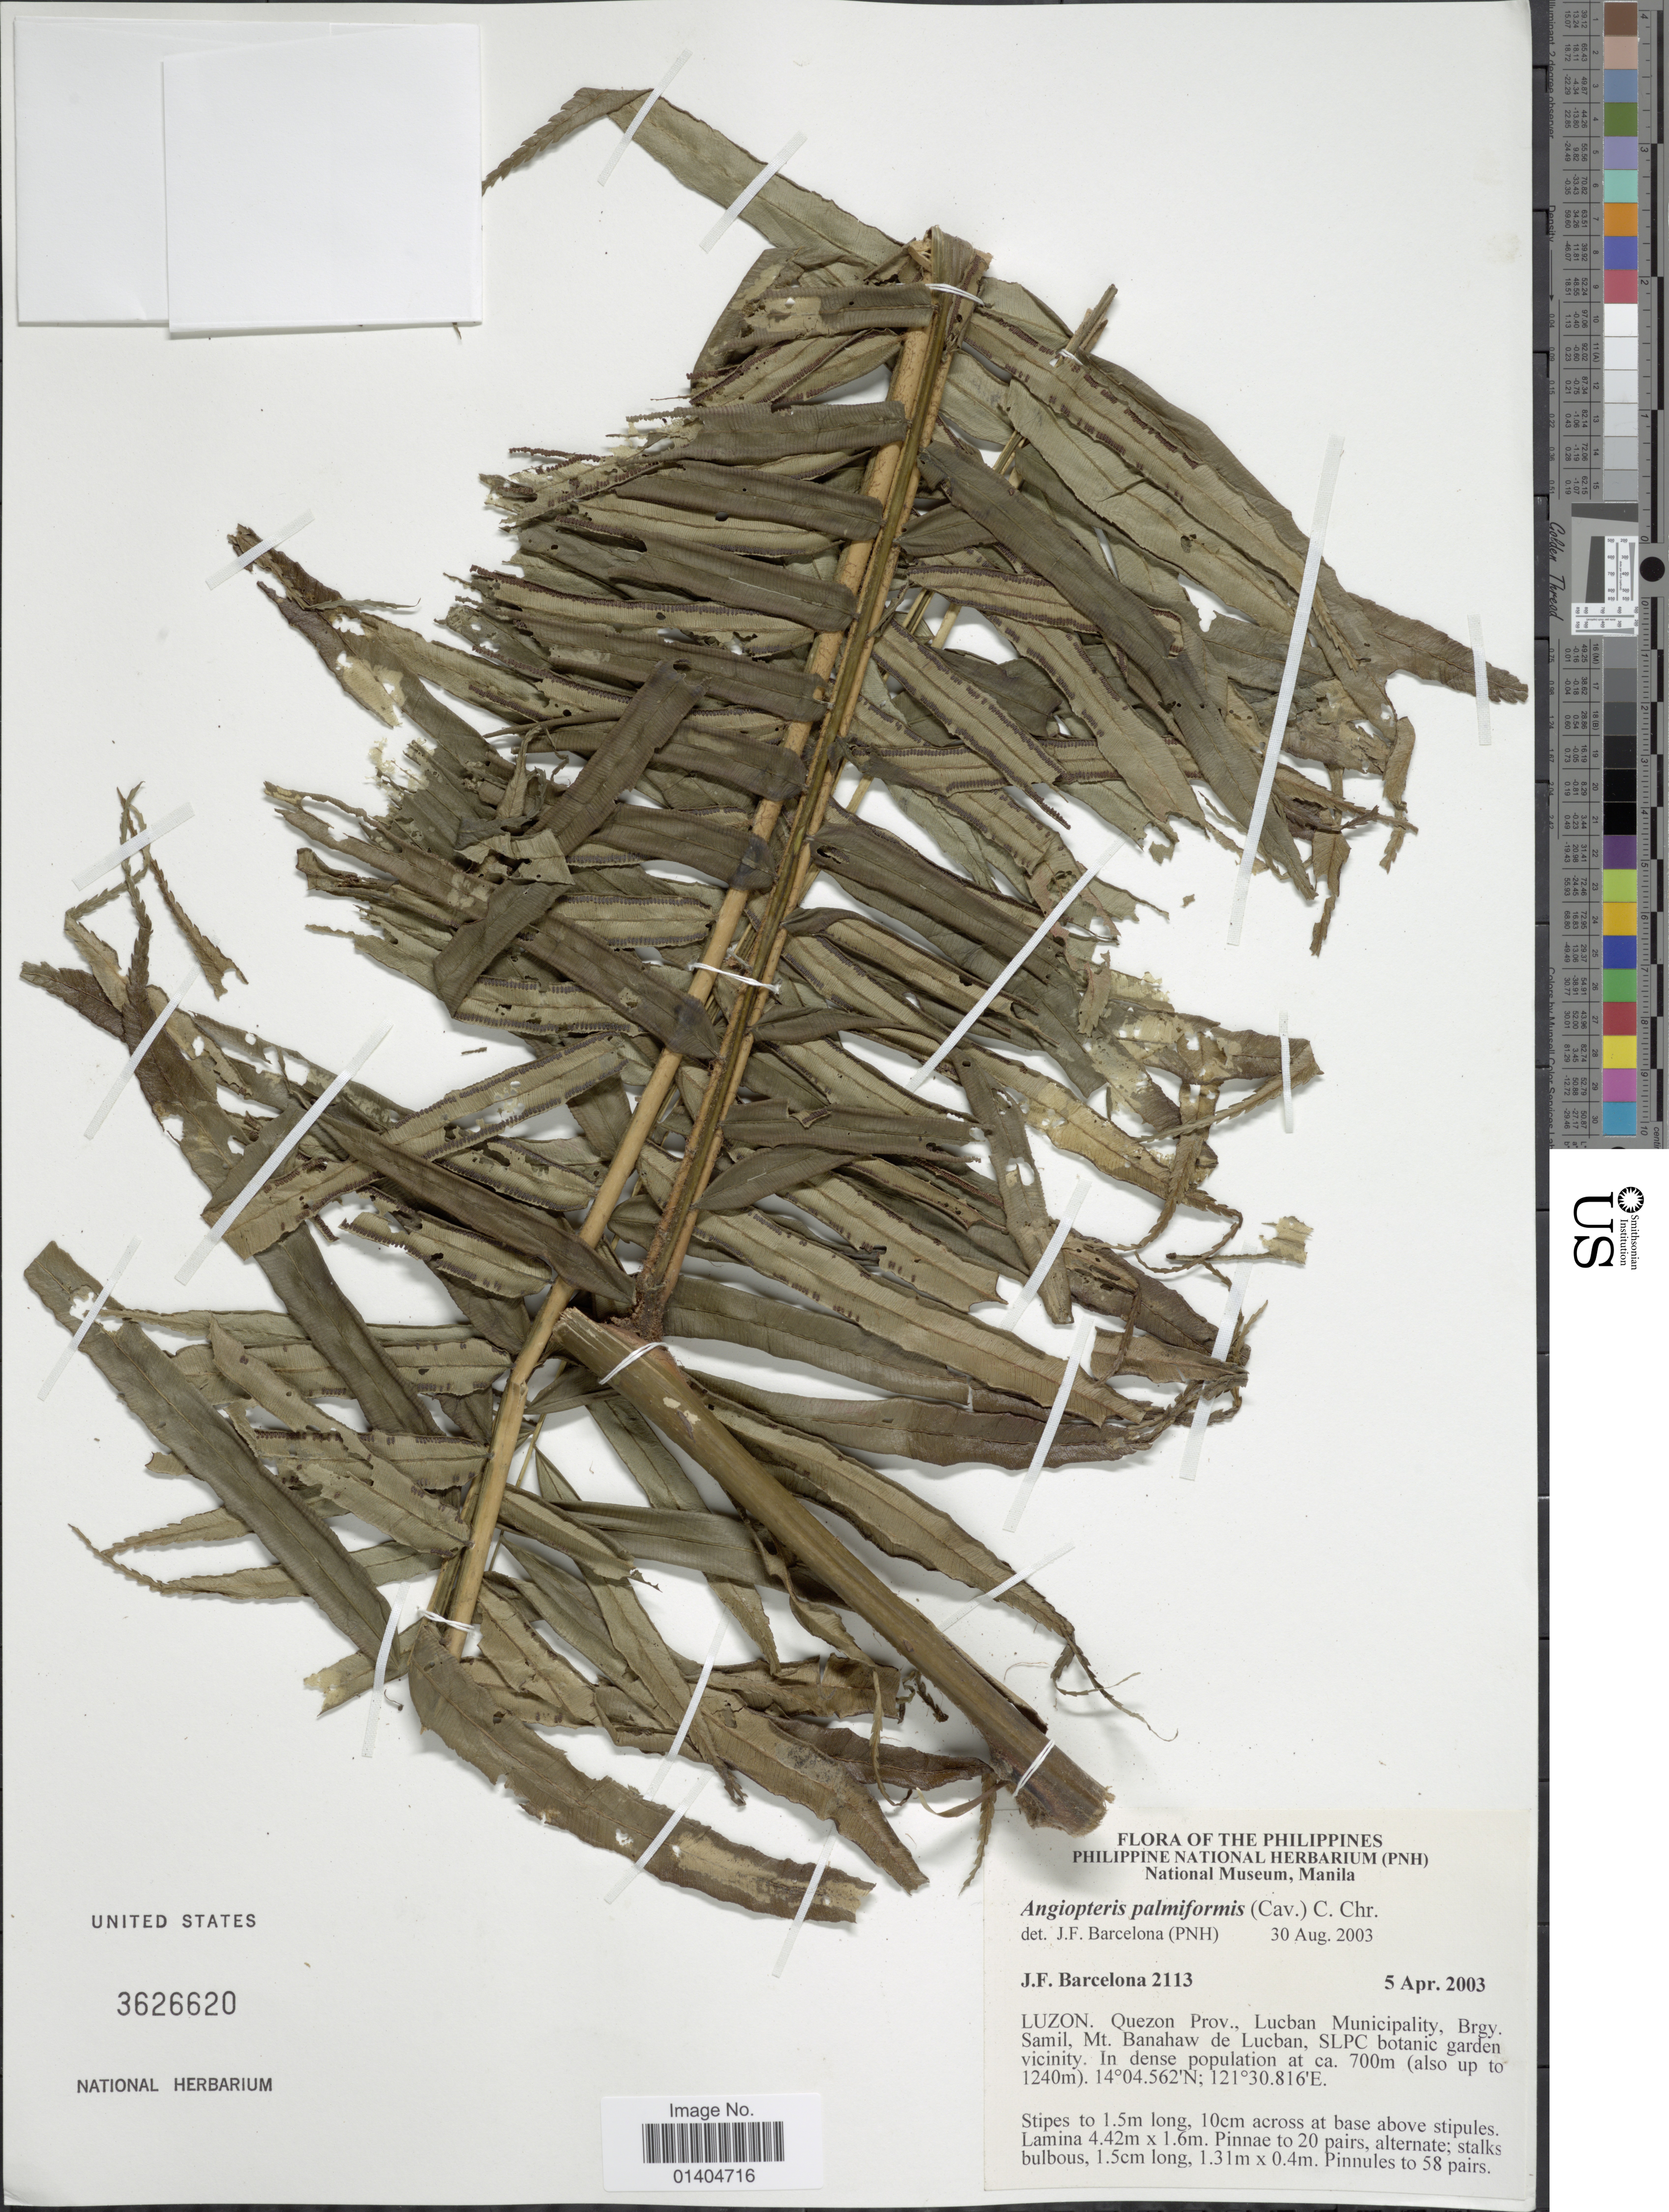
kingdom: Plantae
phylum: Tracheophyta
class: Polypodiopsida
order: Marattiales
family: Marattiaceae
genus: Angiopteris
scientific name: Angiopteris palmiformis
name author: (Cav.) C. Chr.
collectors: J. F. Barcelona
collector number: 2113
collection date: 2003-04-05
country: Philippines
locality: Luzon, Qeuzon Prov., Lucban Municipality, Brgy. Samil, Mt. Banahaw de Lucban, SLPC botanic garden Vicinity, In dense population.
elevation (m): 700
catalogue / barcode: US 3622620